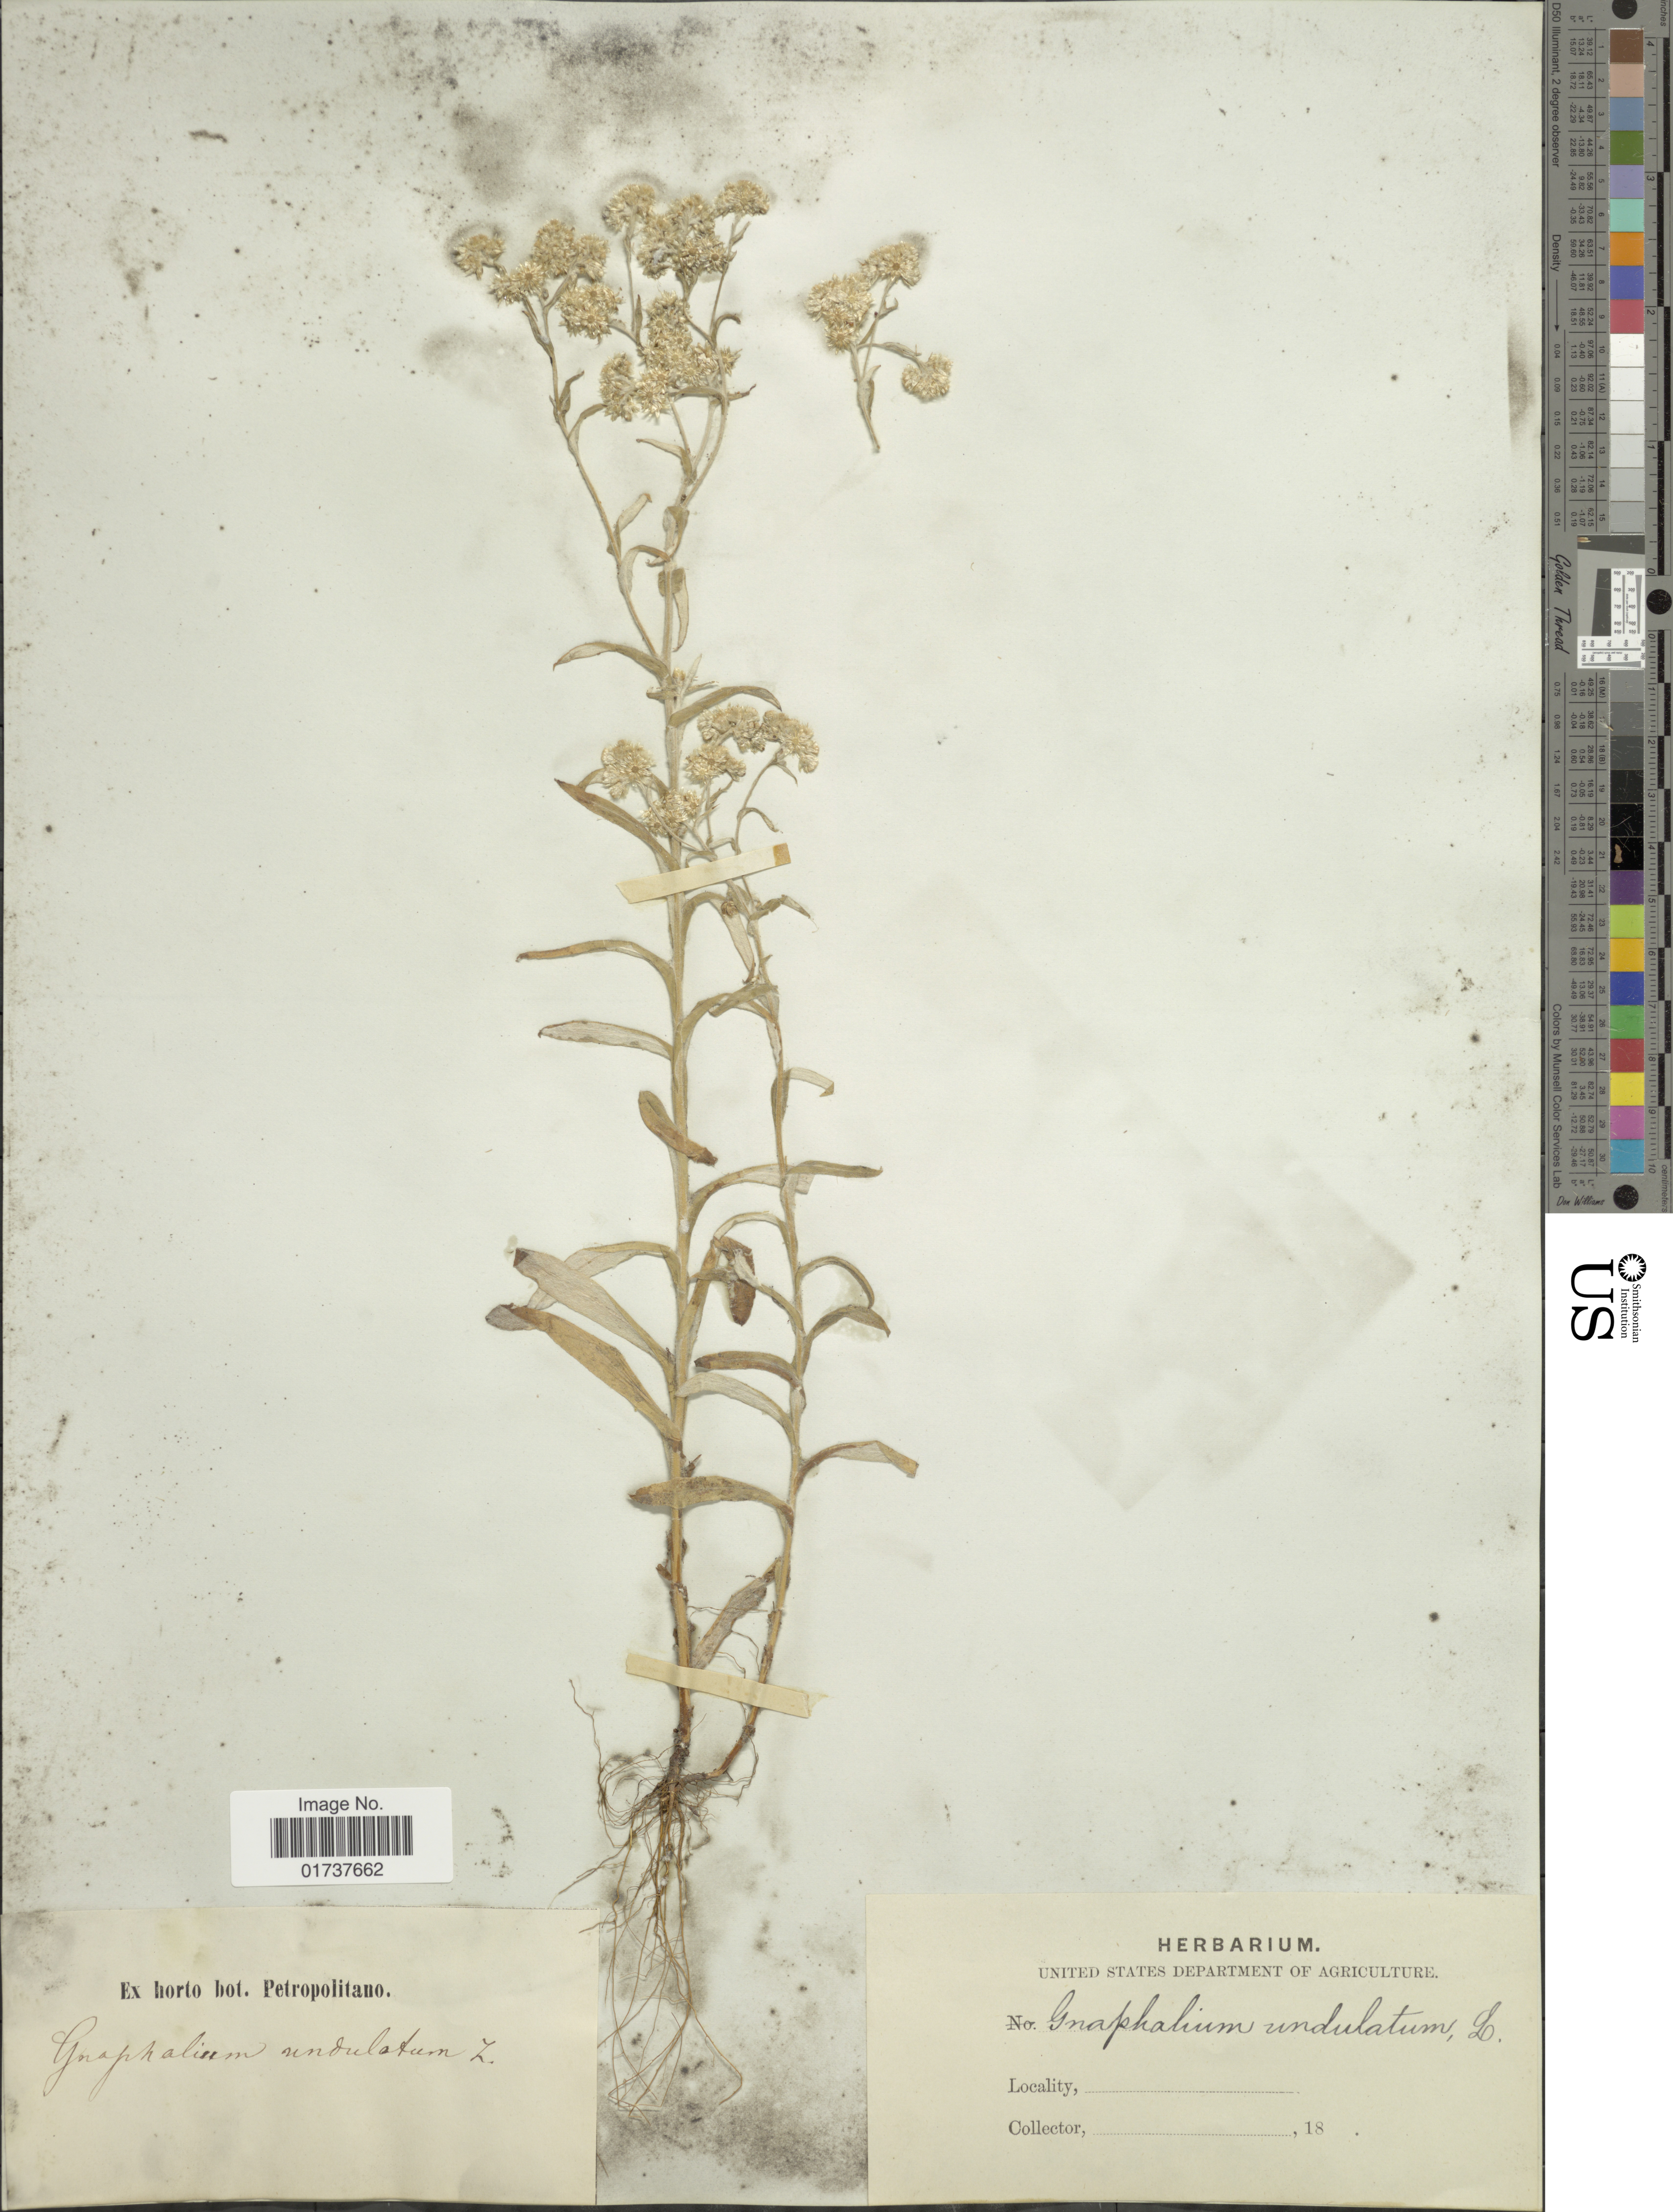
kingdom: Plantae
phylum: Tracheophyta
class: Magnoliopsida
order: Asterales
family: Asteraceae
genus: Gnaphalium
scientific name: Gnaphalium undulatum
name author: L.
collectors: ex Horto Bot. Petropolitano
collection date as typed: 18